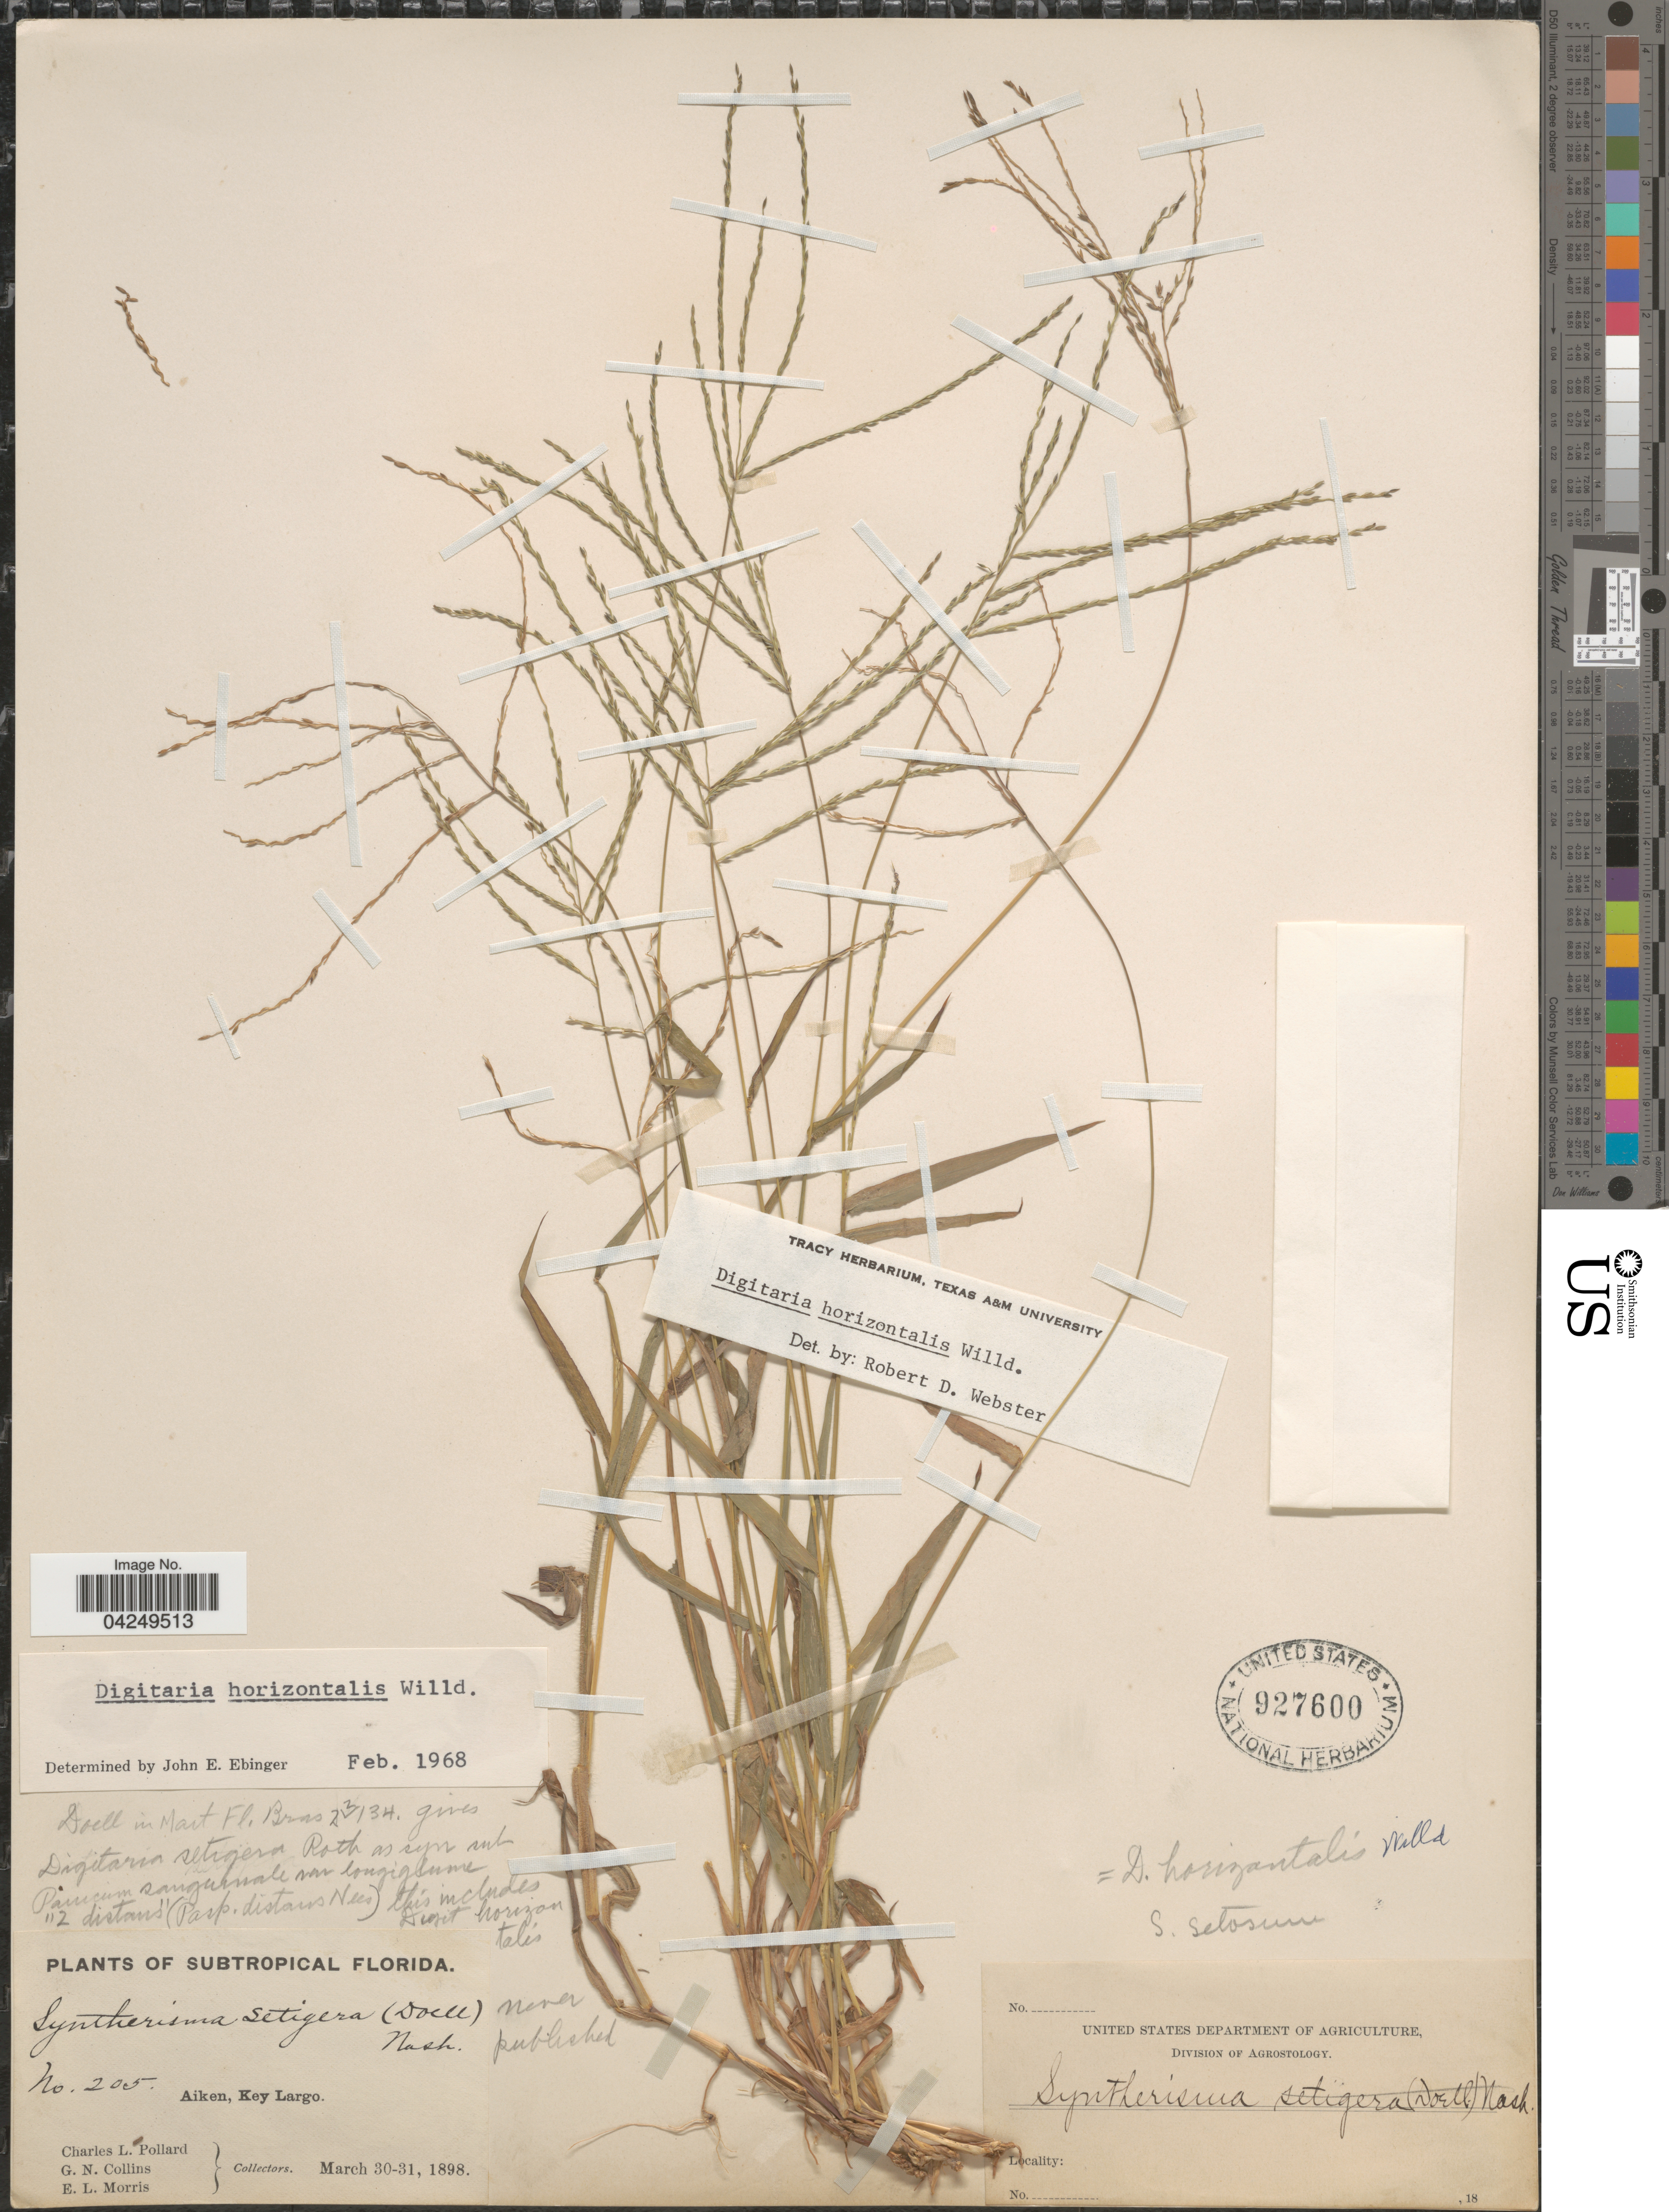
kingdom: Plantae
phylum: Tracheophyta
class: Liliopsida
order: Poales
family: Poaceae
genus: Digitaria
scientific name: Digitaria horizontalis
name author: Willd.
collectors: C. L. Pollard, G. Collins & E. Morris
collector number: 205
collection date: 1898-03-30/1898-03-31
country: United States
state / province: Florida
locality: Subtropical Florida. Aiken, Key Largo.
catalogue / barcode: US 927600